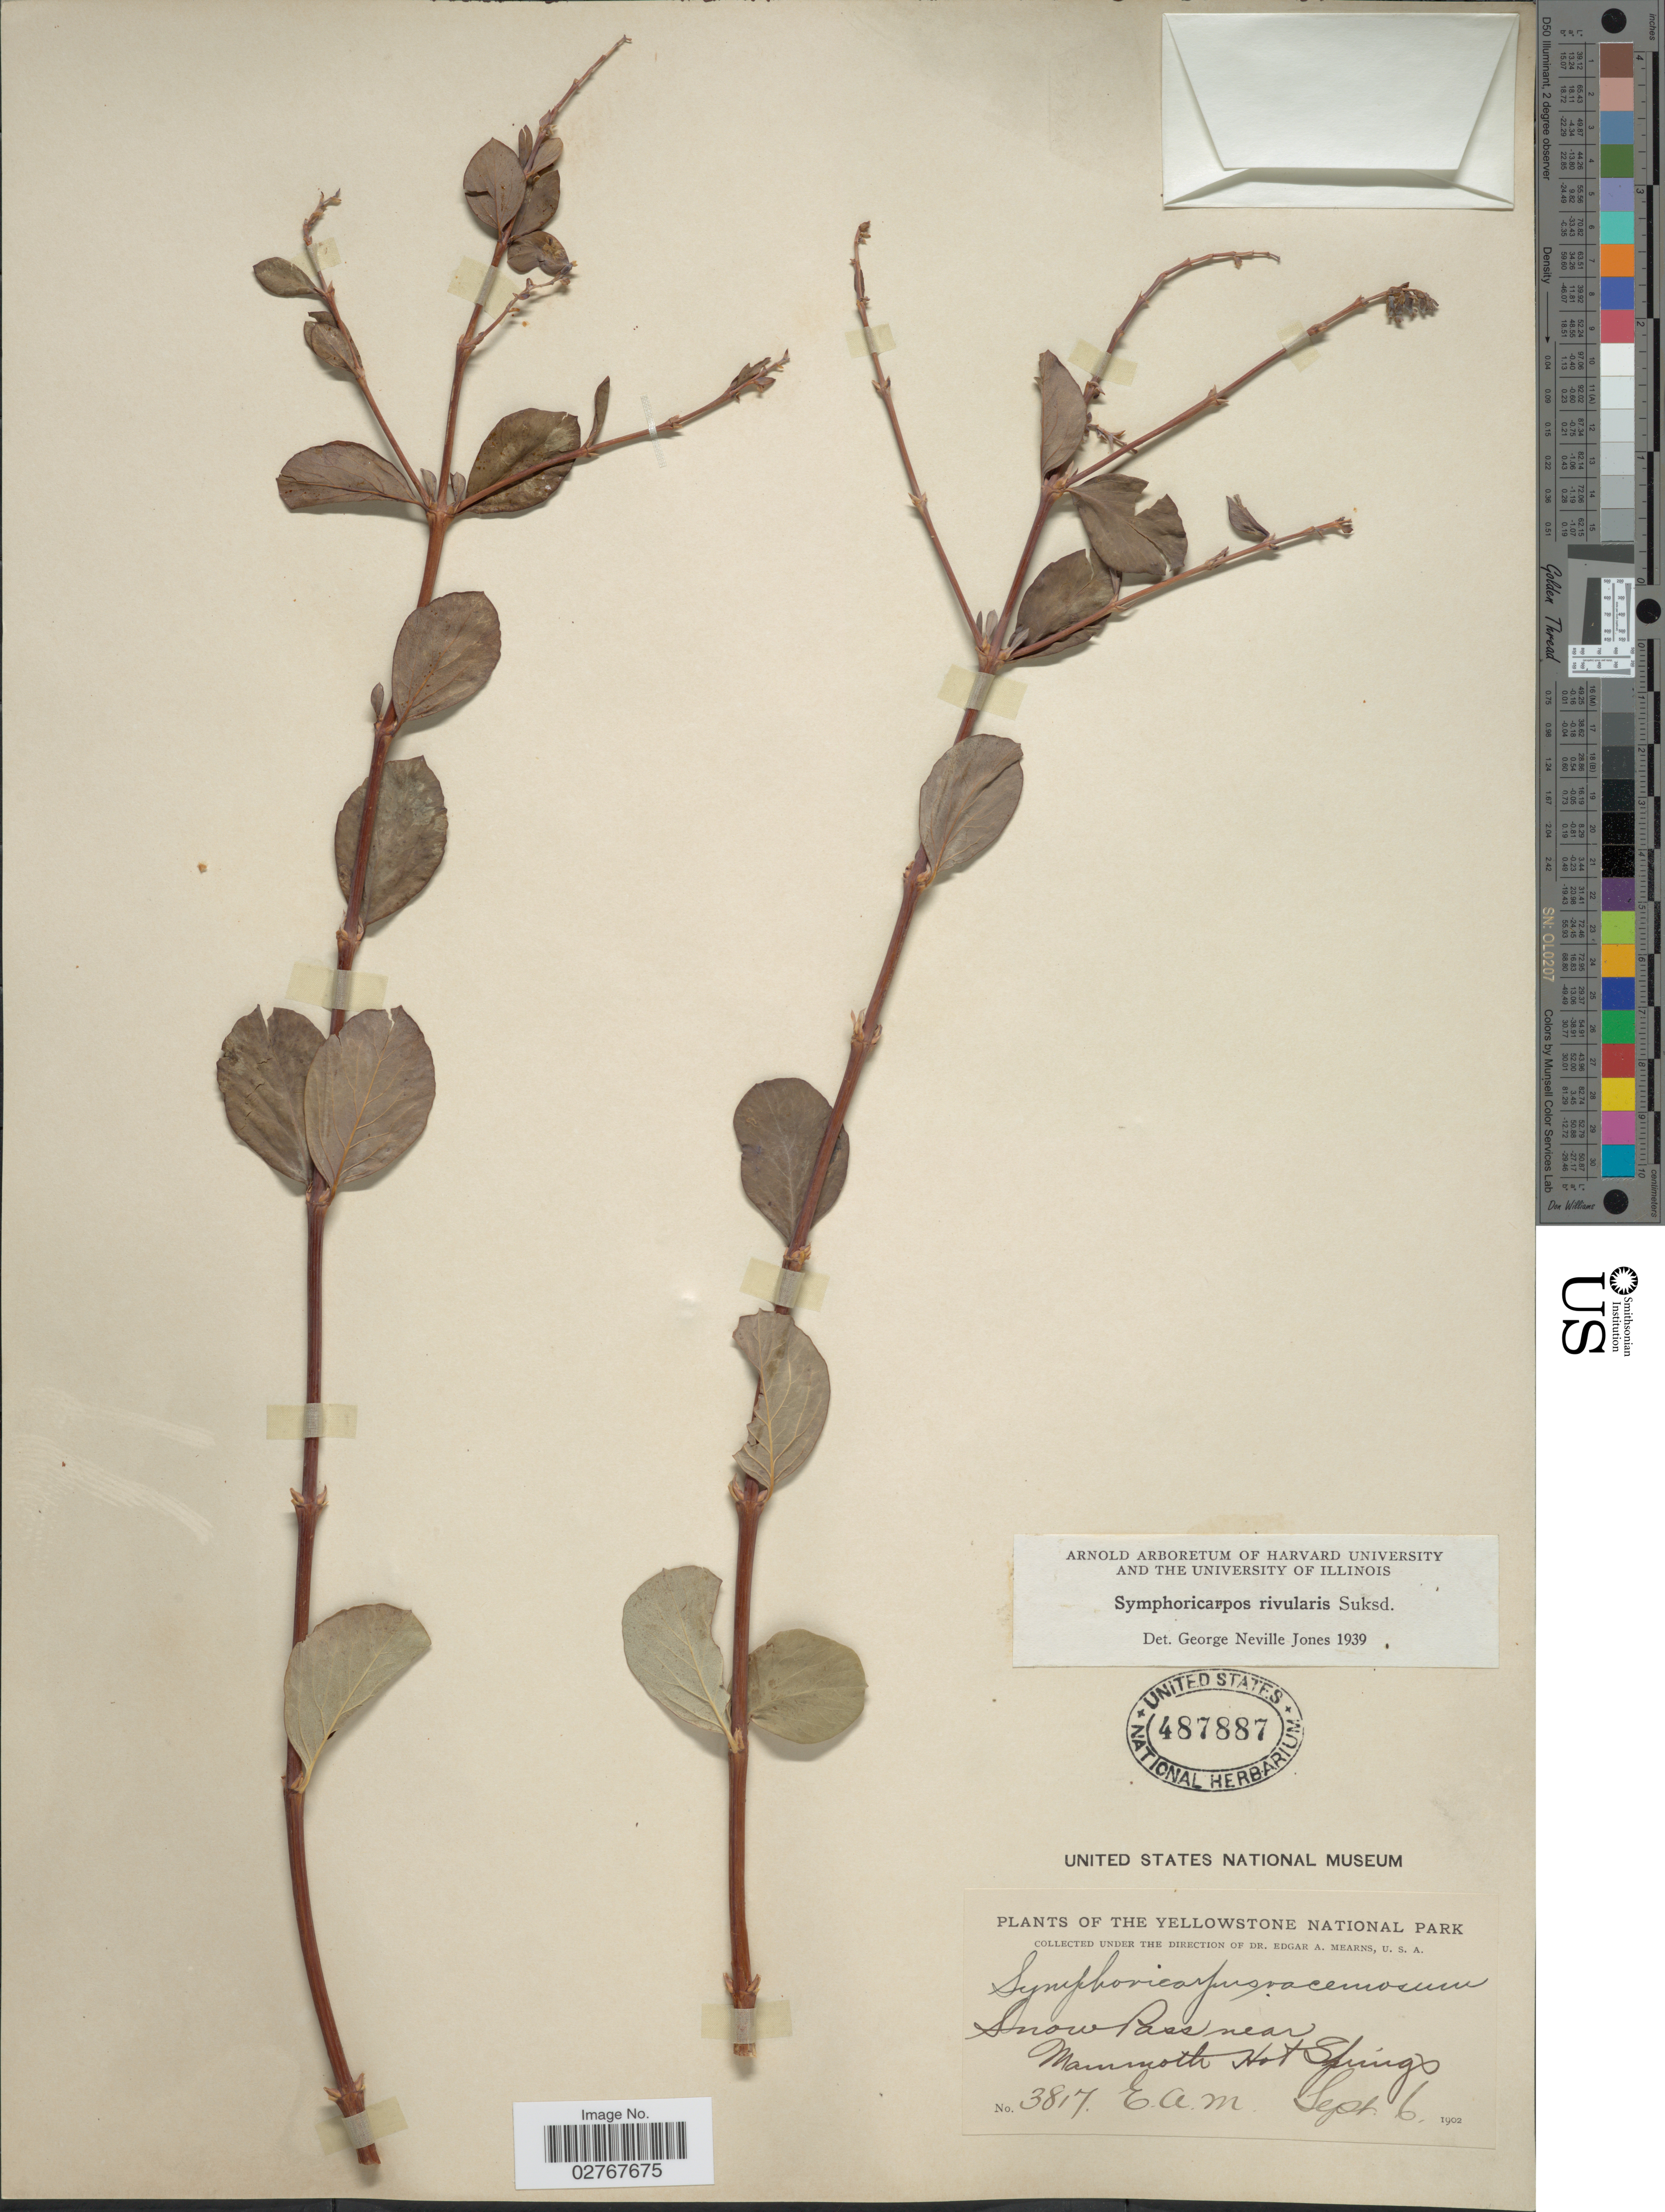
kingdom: Plantae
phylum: Tracheophyta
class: Magnoliopsida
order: Dipsacales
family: Caprifoliaceae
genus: Symphoricarpos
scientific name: Symphoricarpos rivularis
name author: Suksd.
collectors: E. A. Mearns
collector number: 3817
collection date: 1902-09-06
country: United States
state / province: Wyoming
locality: Yellowstone National Park. Snow Pass near Mammoth Hot Springs.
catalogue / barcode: US 487887